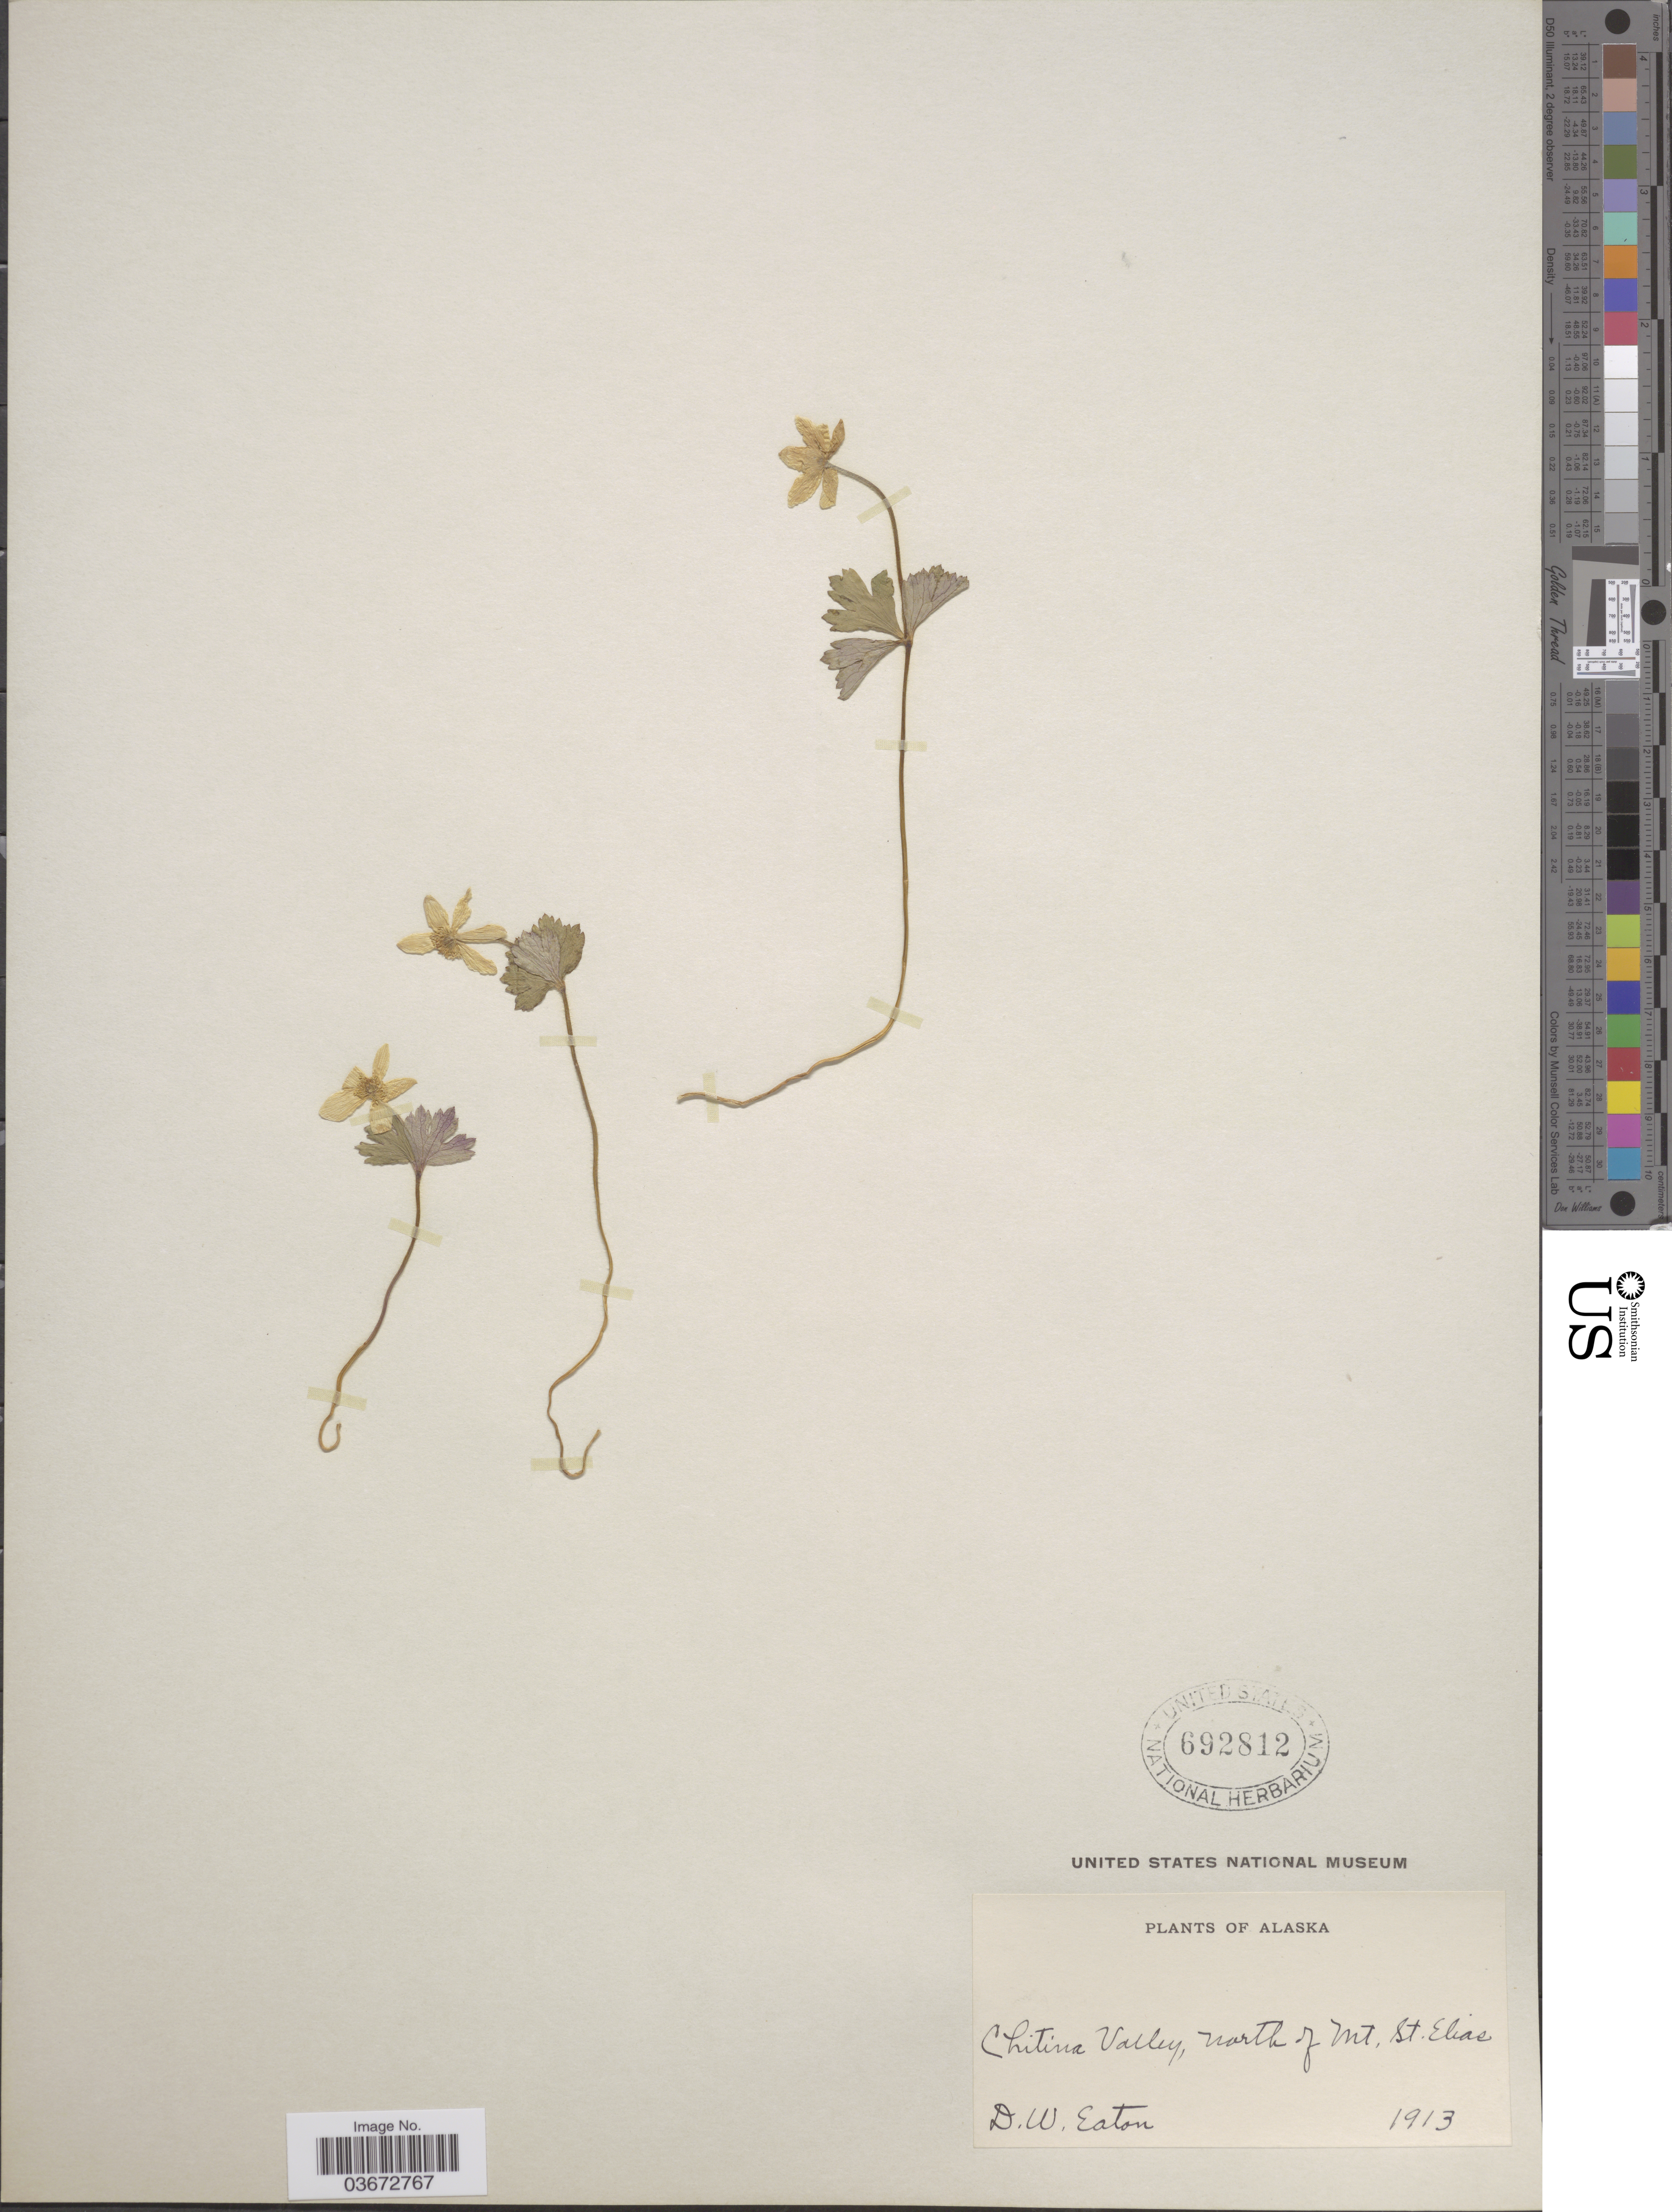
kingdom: Plantae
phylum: Tracheophyta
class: Magnoliopsida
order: Ranunculales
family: Ranunculaceae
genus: Anemone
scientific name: Anemone richardsonii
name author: Hook.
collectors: D. Eaton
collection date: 1913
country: United States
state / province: Alaska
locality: Chitina Valley, North of Mt. St. Elias.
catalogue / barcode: US 692812